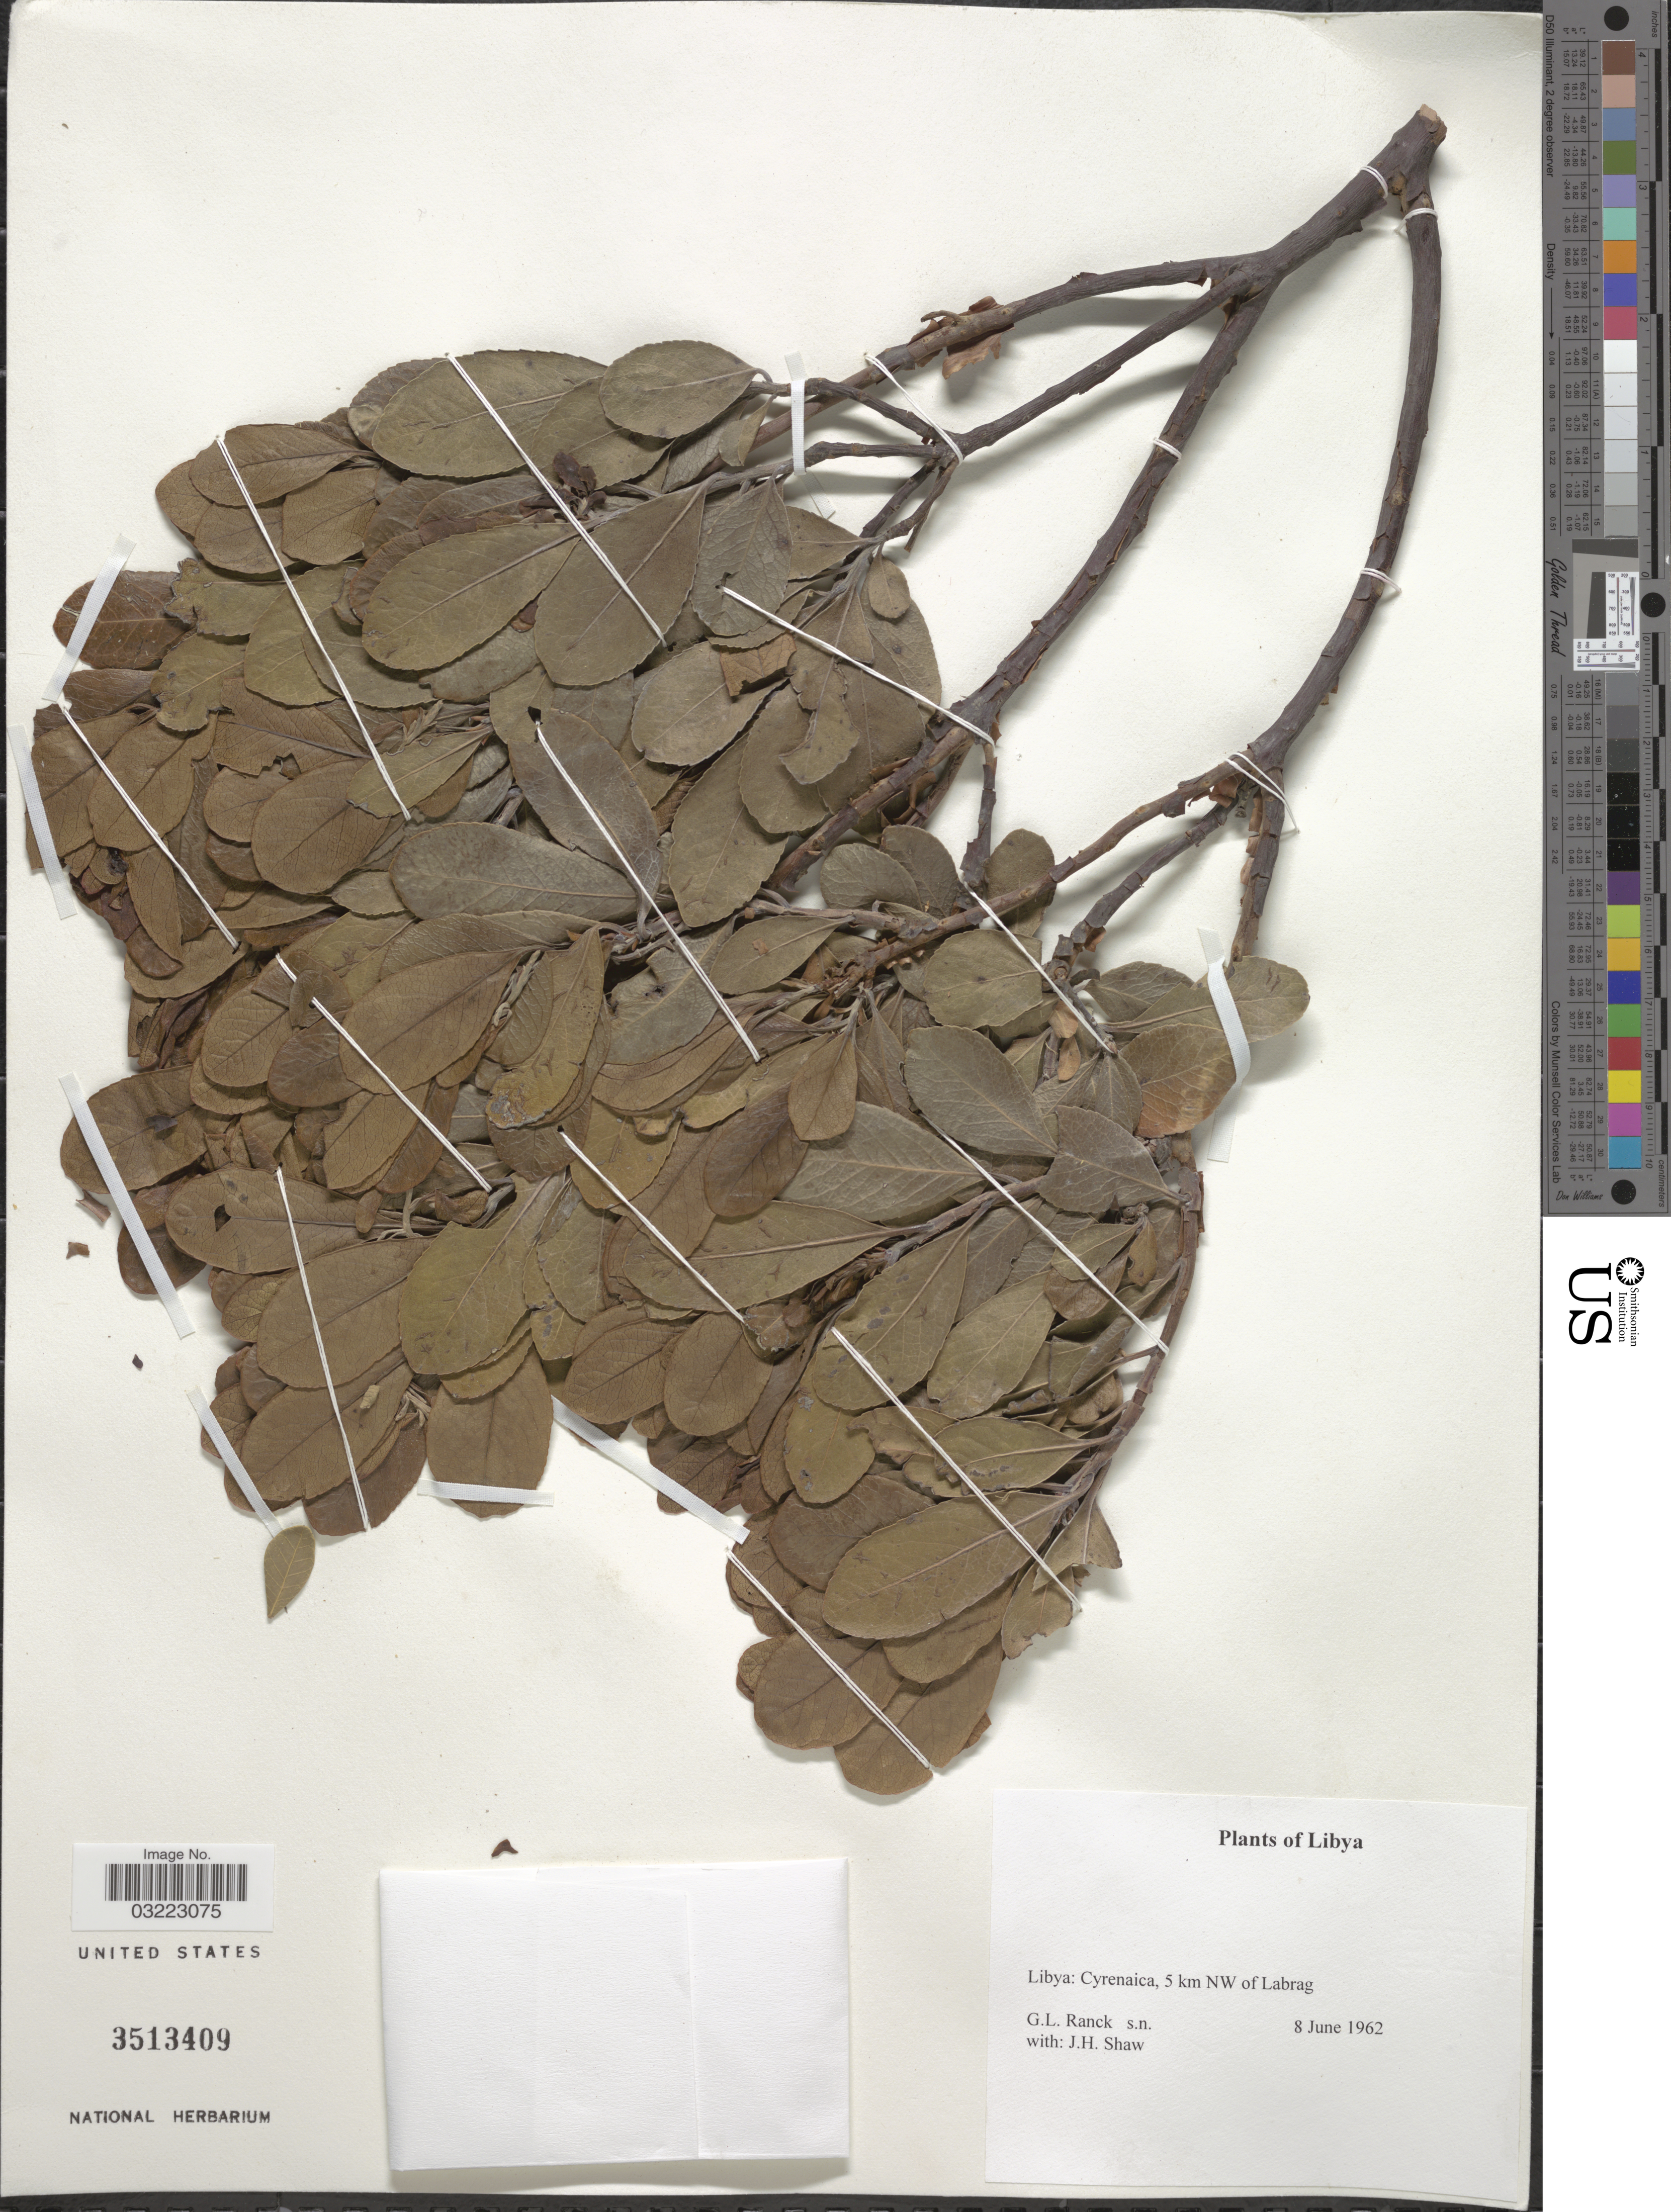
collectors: G. Ranck & J. H. Shaw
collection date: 1962-06-08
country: Libya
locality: Cyrenaica, 5 km NW of Labrag.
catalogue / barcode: US 3513409